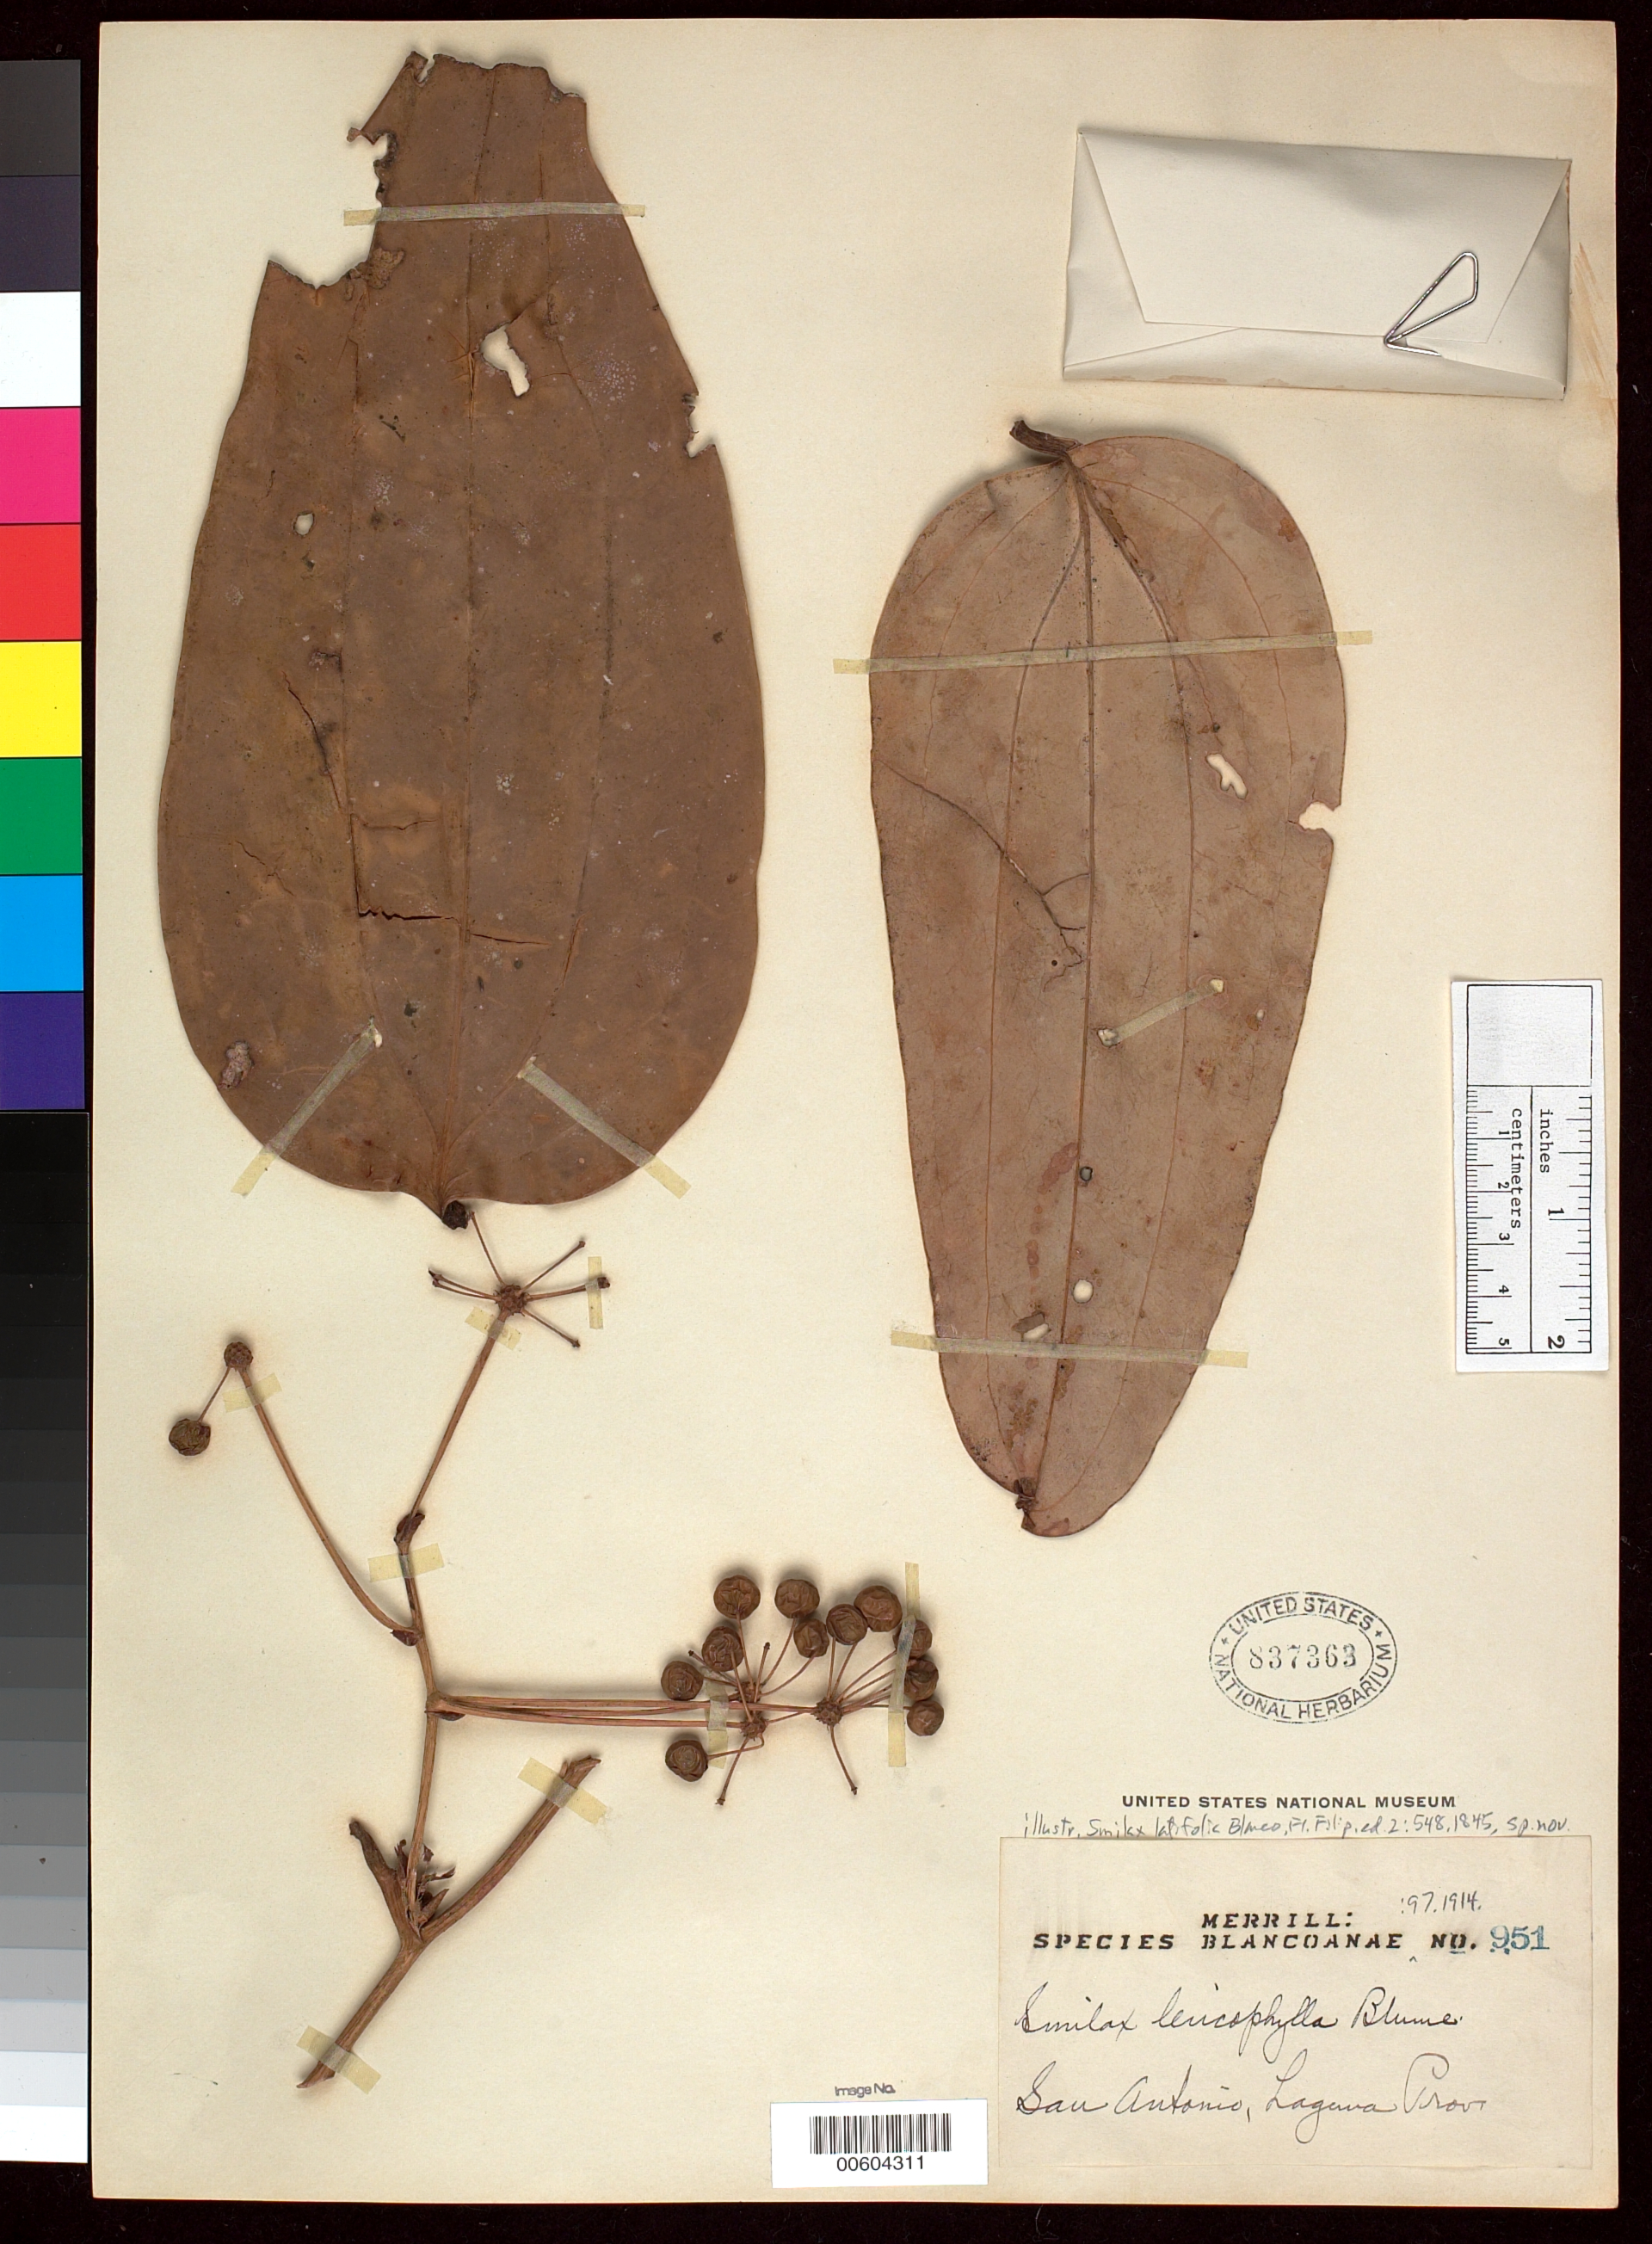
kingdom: Plantae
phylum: Tracheophyta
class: Liliopsida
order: Liliales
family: Smilacaceae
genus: Smilax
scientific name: Smilax latifolia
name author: Blanco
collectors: E. D. Merrill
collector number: Sp. Blancoan. 0951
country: Philippines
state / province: Calabarzon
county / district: Laguna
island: Luzon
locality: San antonio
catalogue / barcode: US 837363